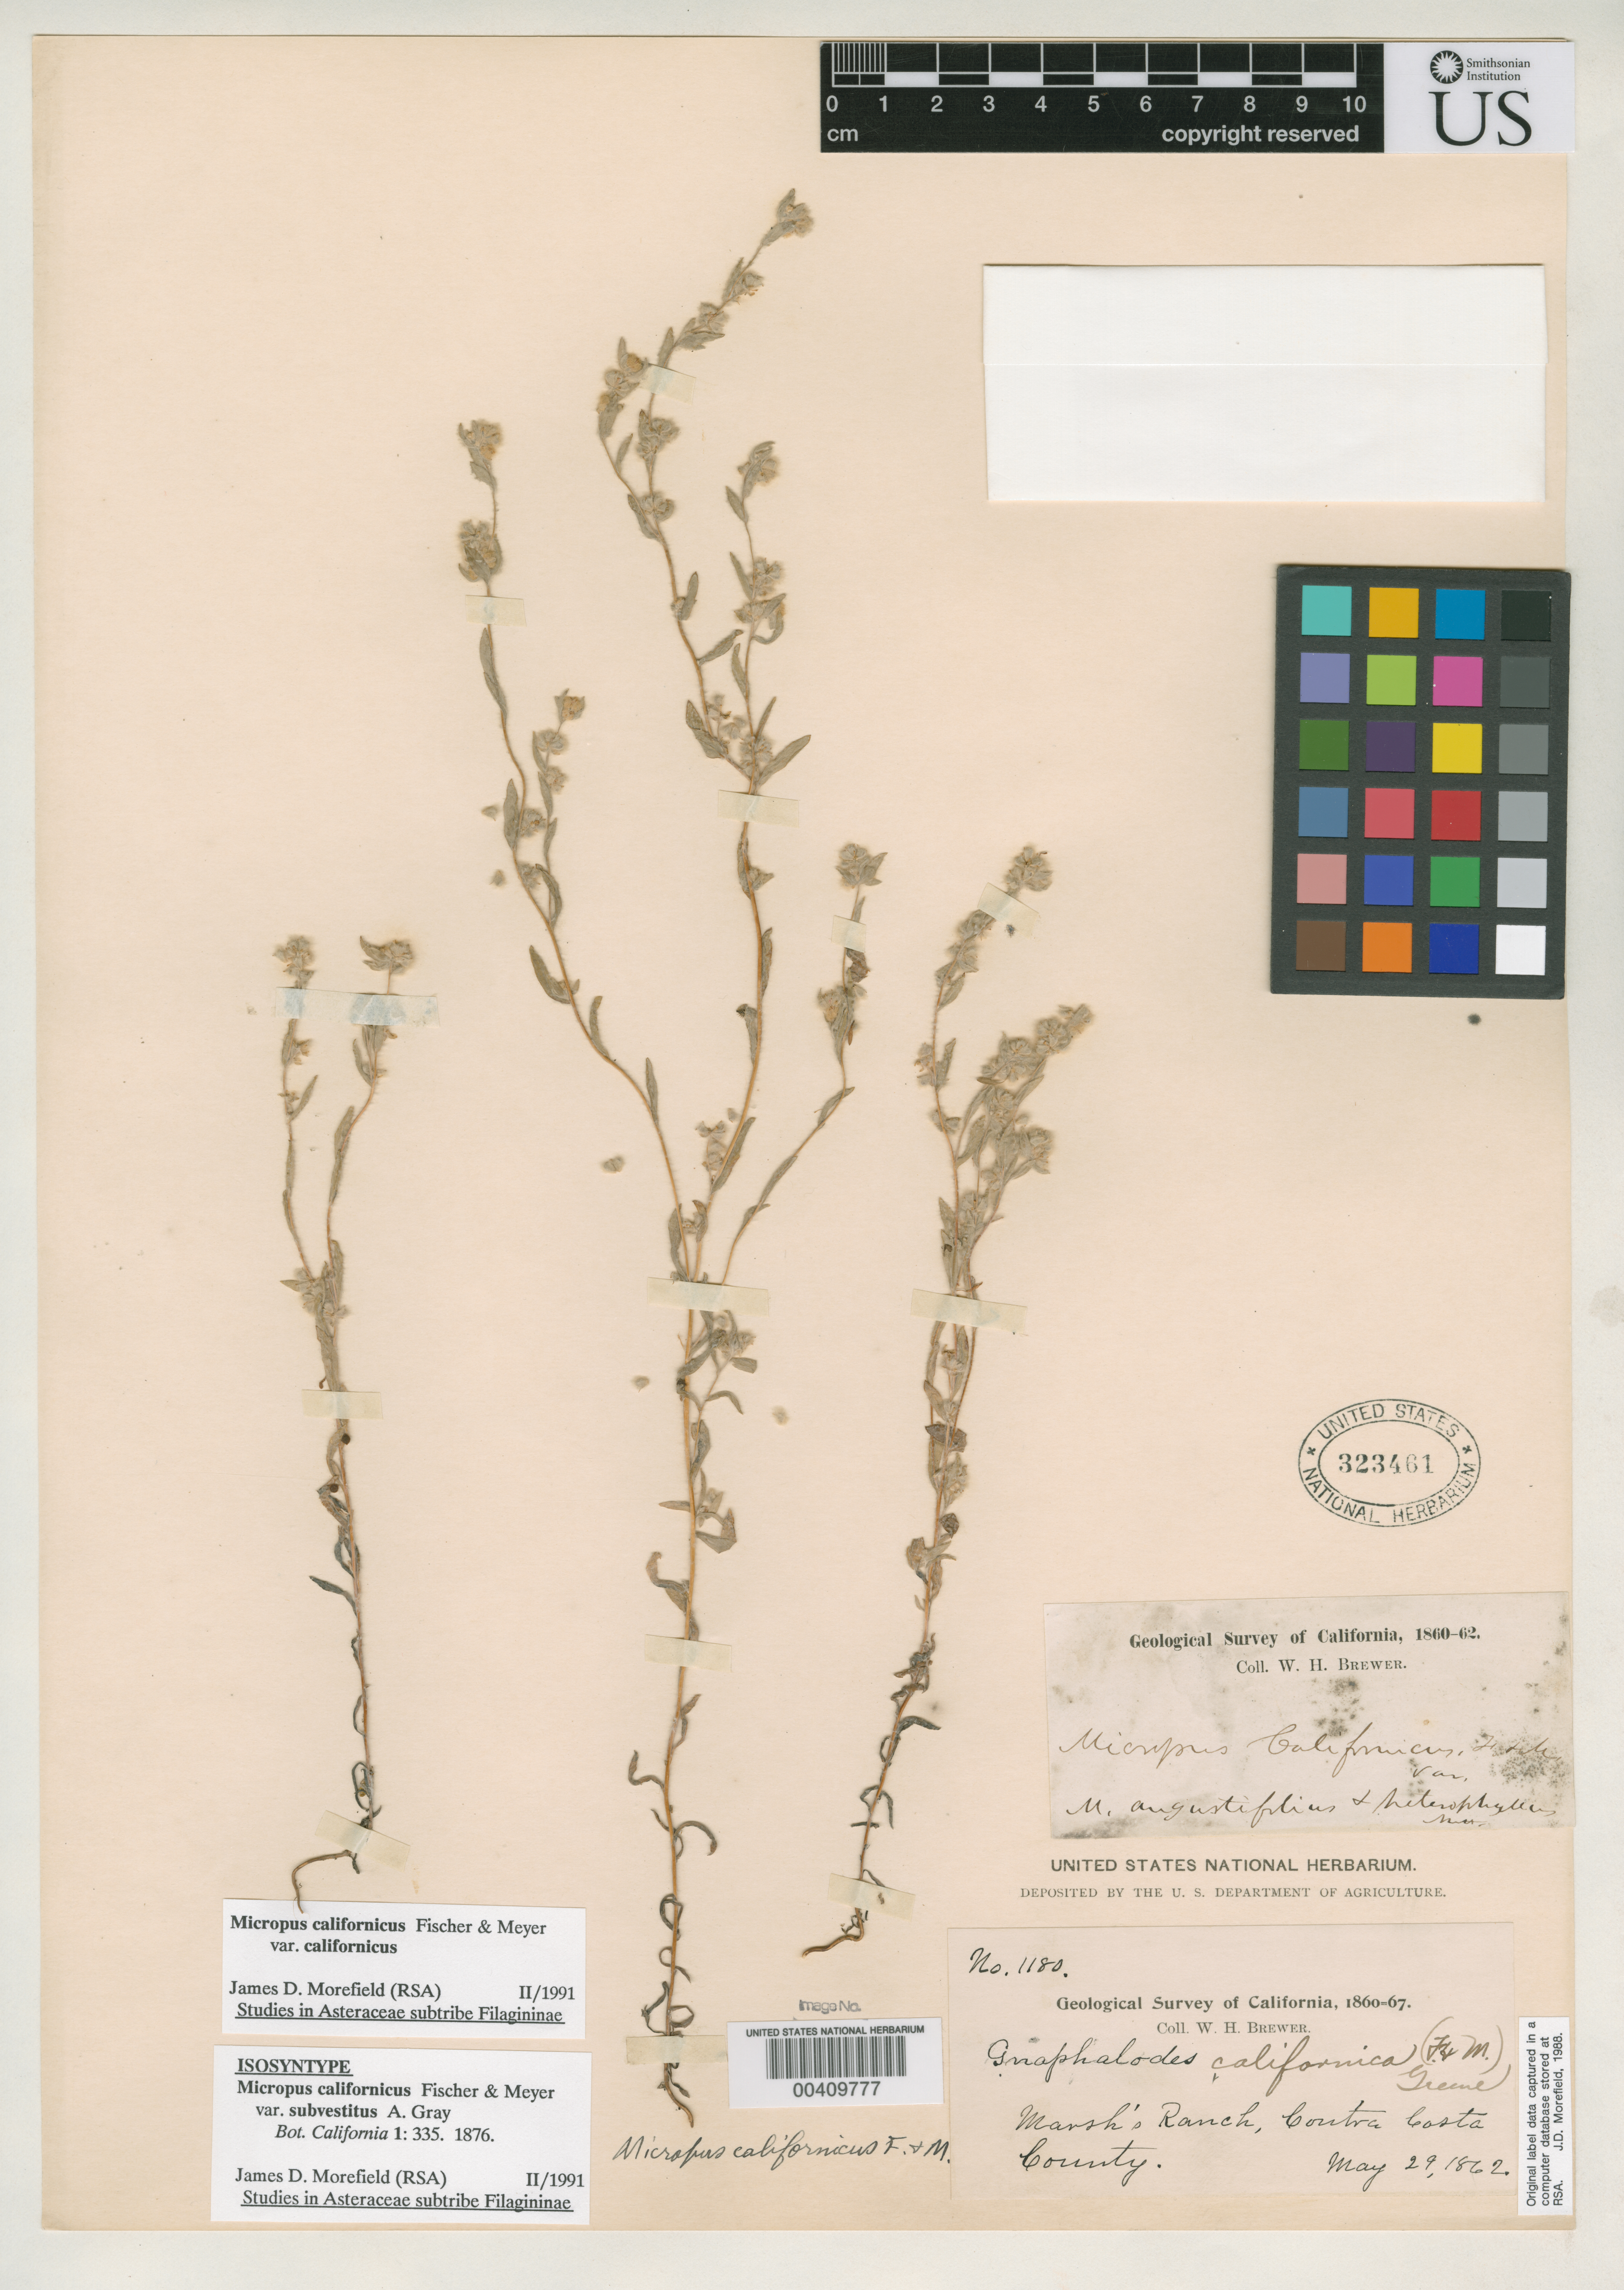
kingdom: Plantae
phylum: Tracheophyta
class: Magnoliopsida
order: Asterales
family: Asteraceae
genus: Micropus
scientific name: Micropus californicus var. subvestitus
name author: A. Gray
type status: Isosyntype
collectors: W. H. Brewer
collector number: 1180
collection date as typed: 29 May 1862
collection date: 1862-05-29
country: United States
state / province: California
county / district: Contra Costa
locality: Marsh's Ranch.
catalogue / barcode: US 323461